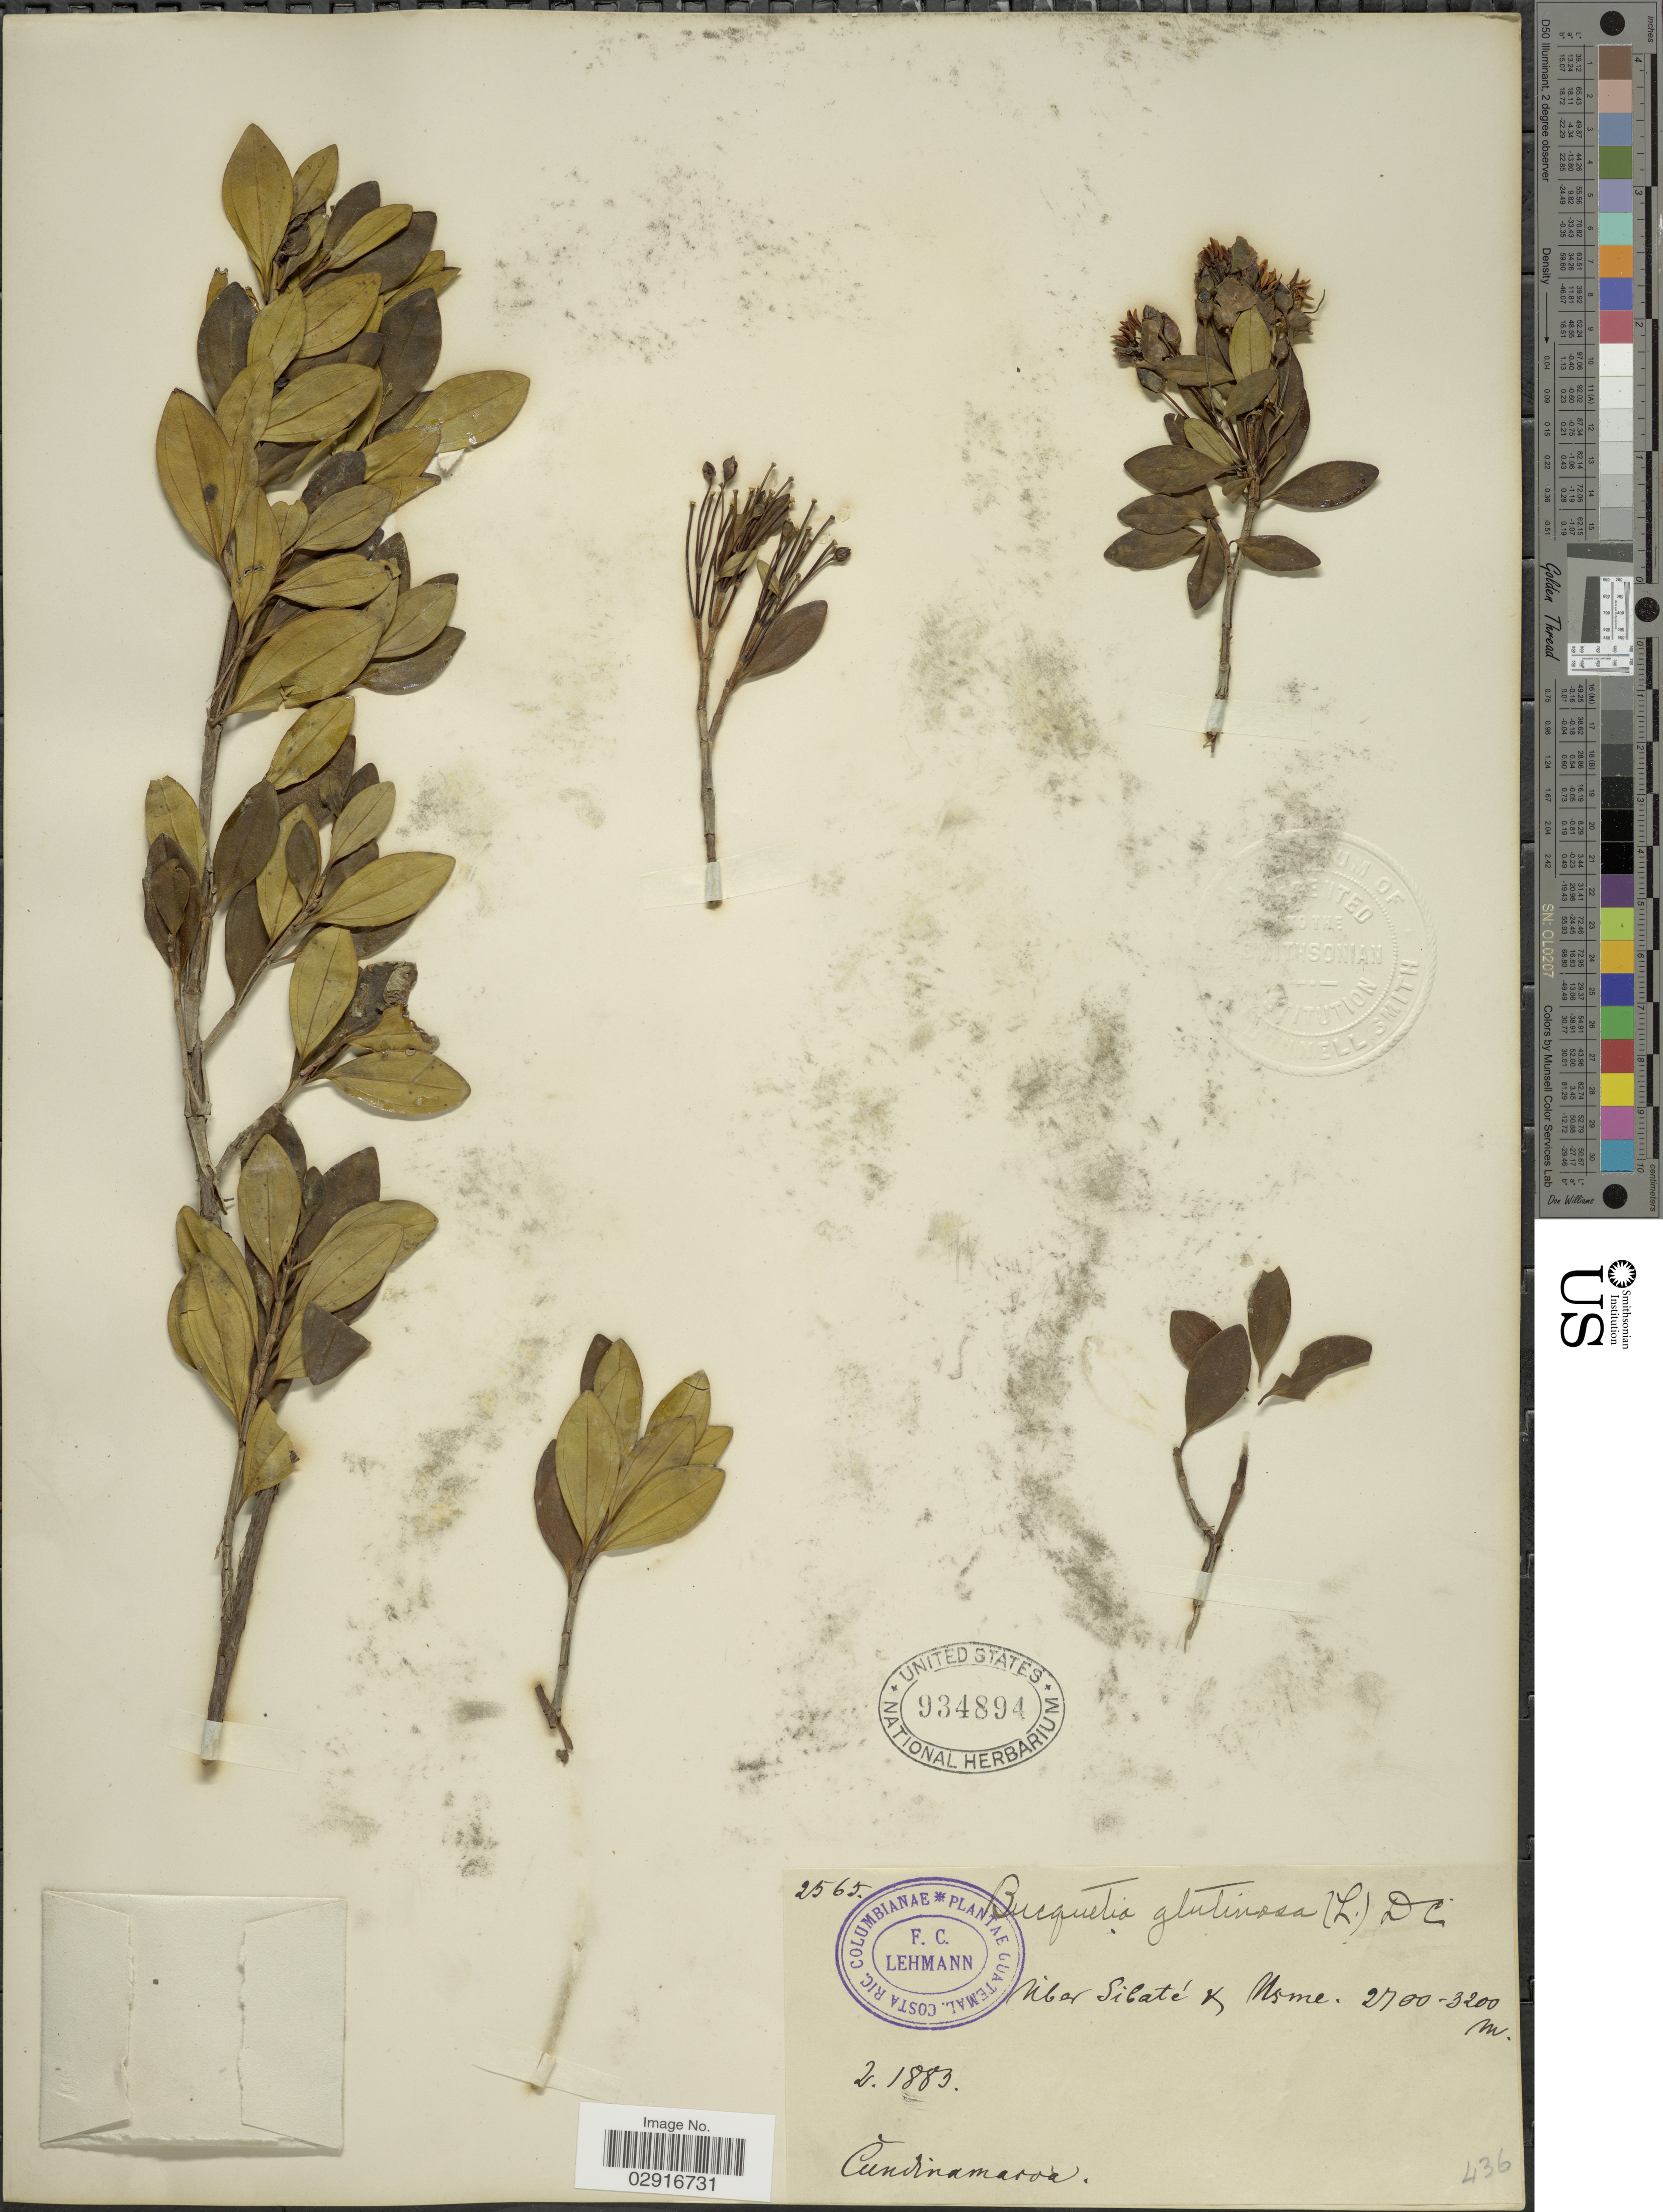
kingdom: Plantae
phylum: Tracheophyta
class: Magnoliopsida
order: Myrtales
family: Melastomataceae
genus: Bucquetia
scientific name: Bucquetia glutinosa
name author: DC.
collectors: F. C. Lehmann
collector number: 2565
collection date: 1883-02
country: Colombia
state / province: Cundinamarca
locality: Úber Sibaté & Usme.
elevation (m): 2700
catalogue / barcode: US 934894